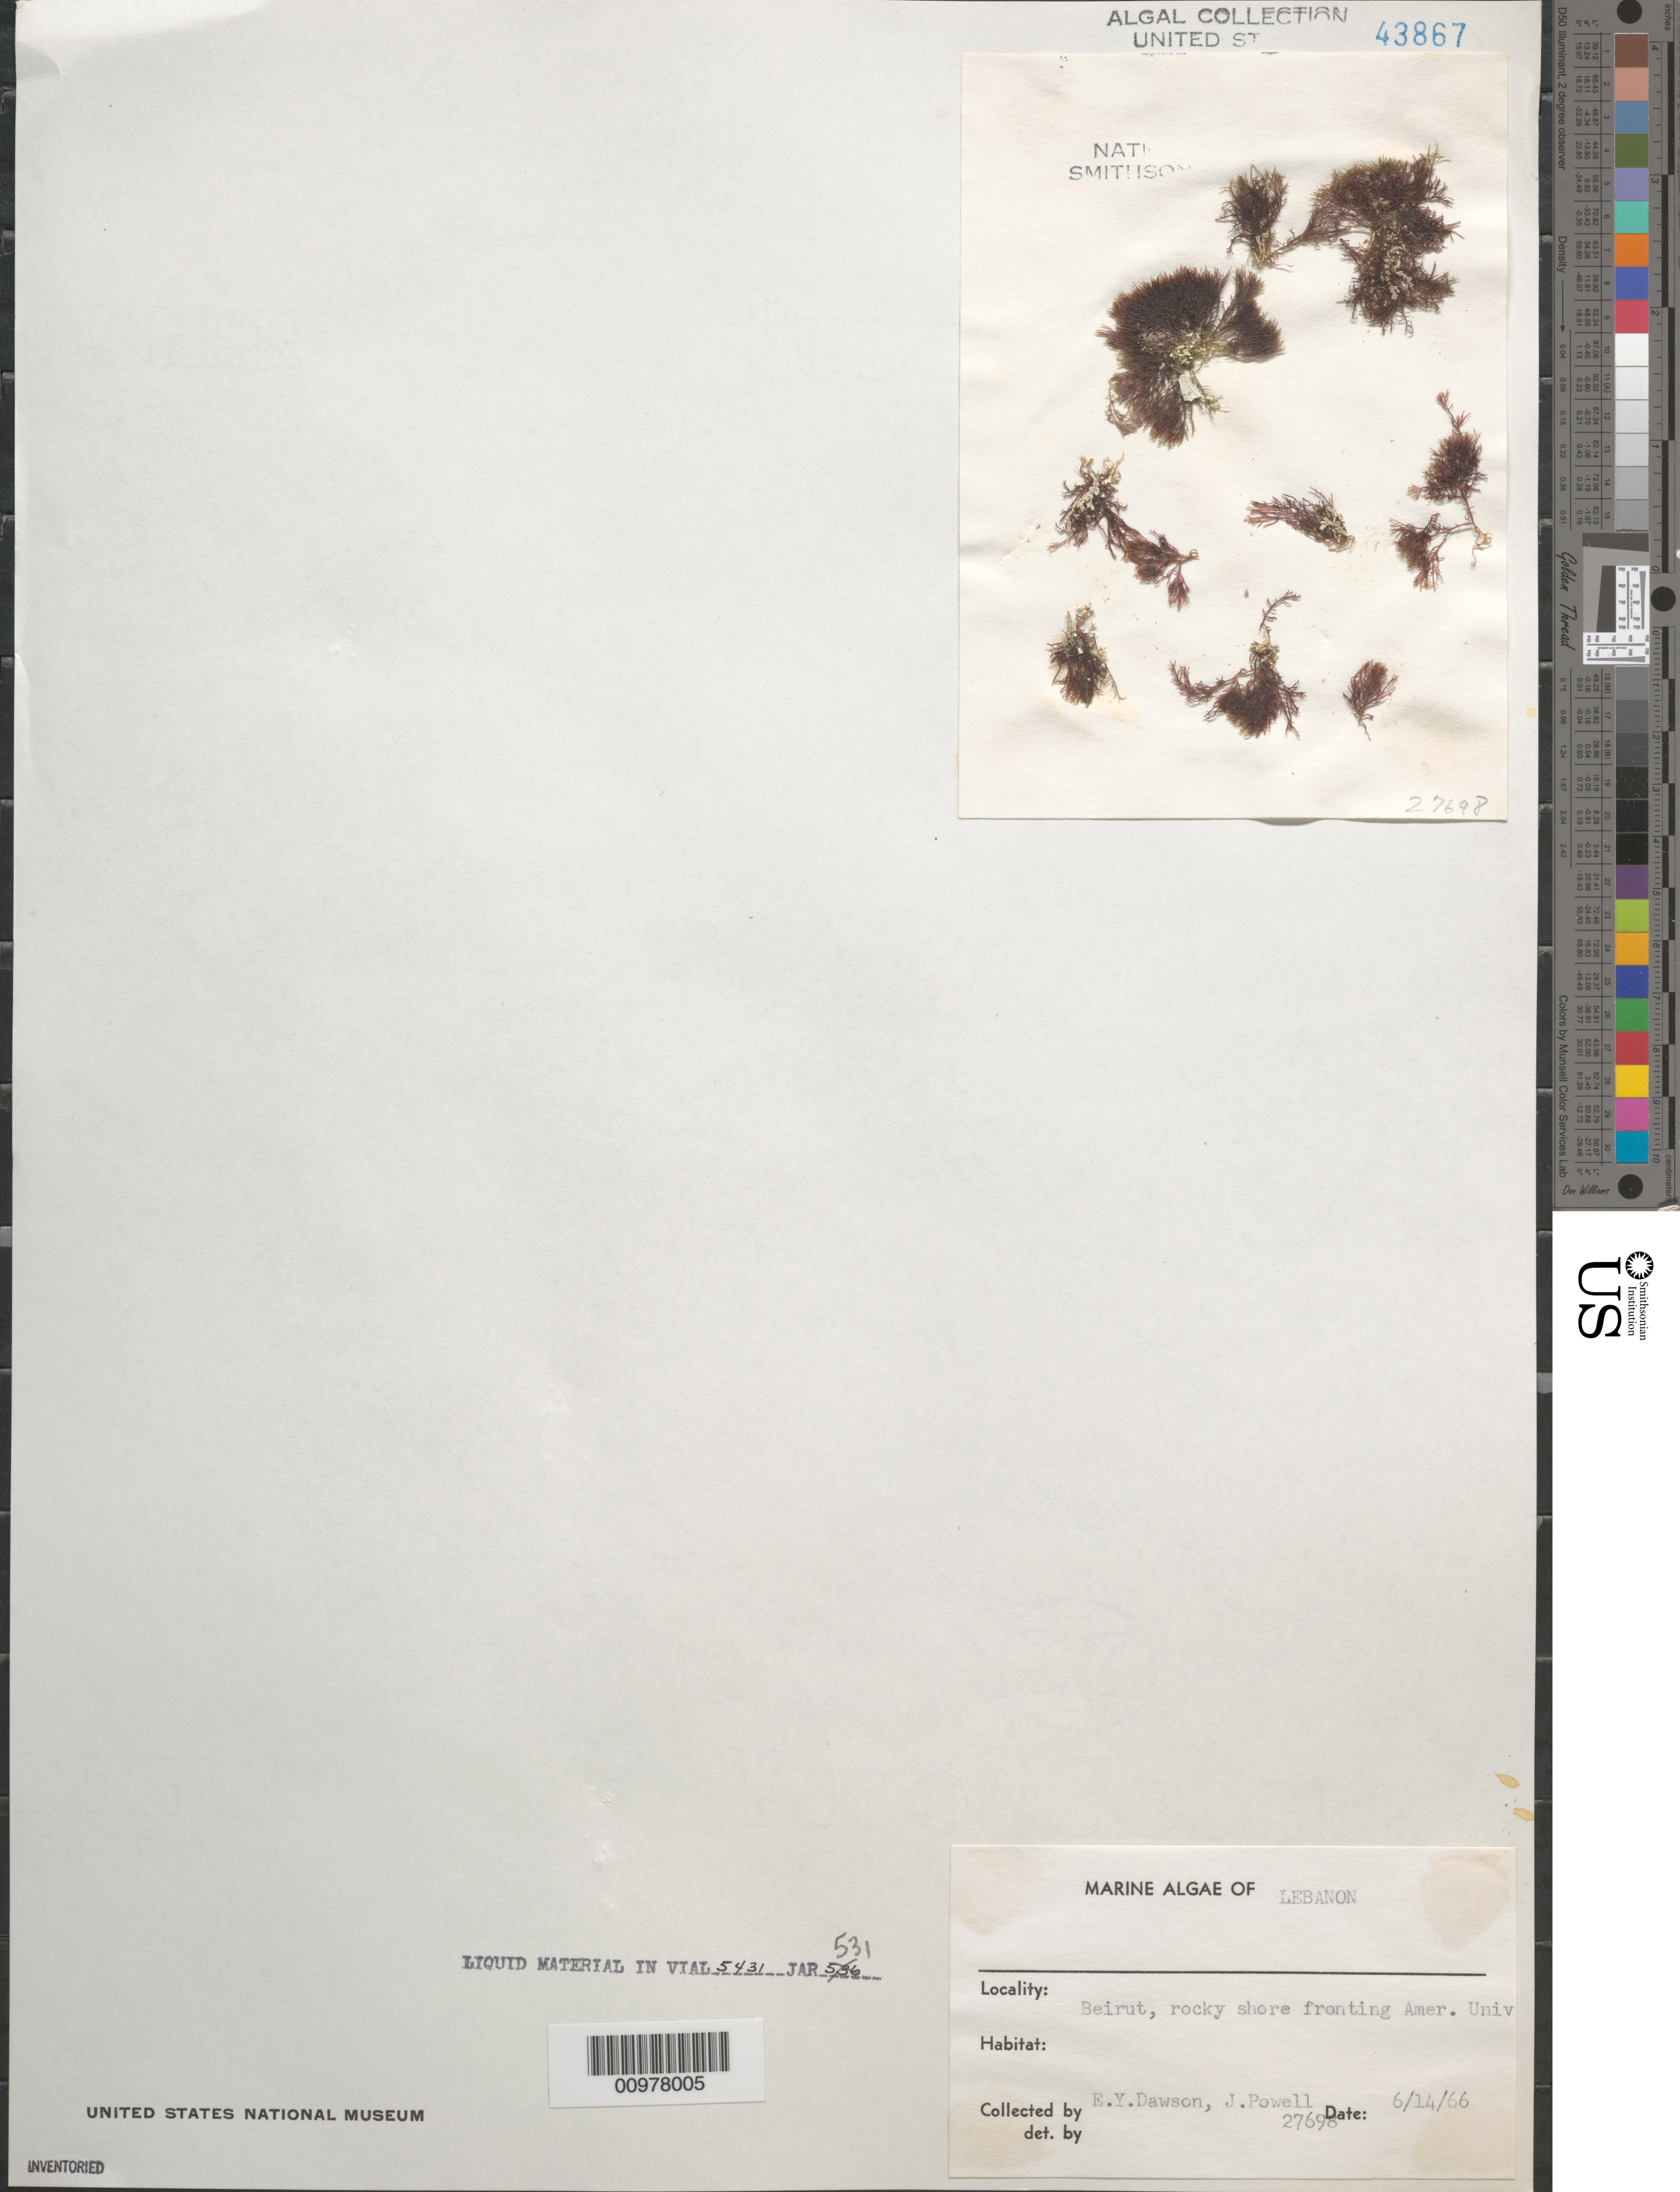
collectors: E. Y. Dawson & J. Powell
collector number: EYD 27698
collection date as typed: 14 Jun 1966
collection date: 1966-06-14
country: Lebanon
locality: Beirut, American University shore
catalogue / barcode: US 43867